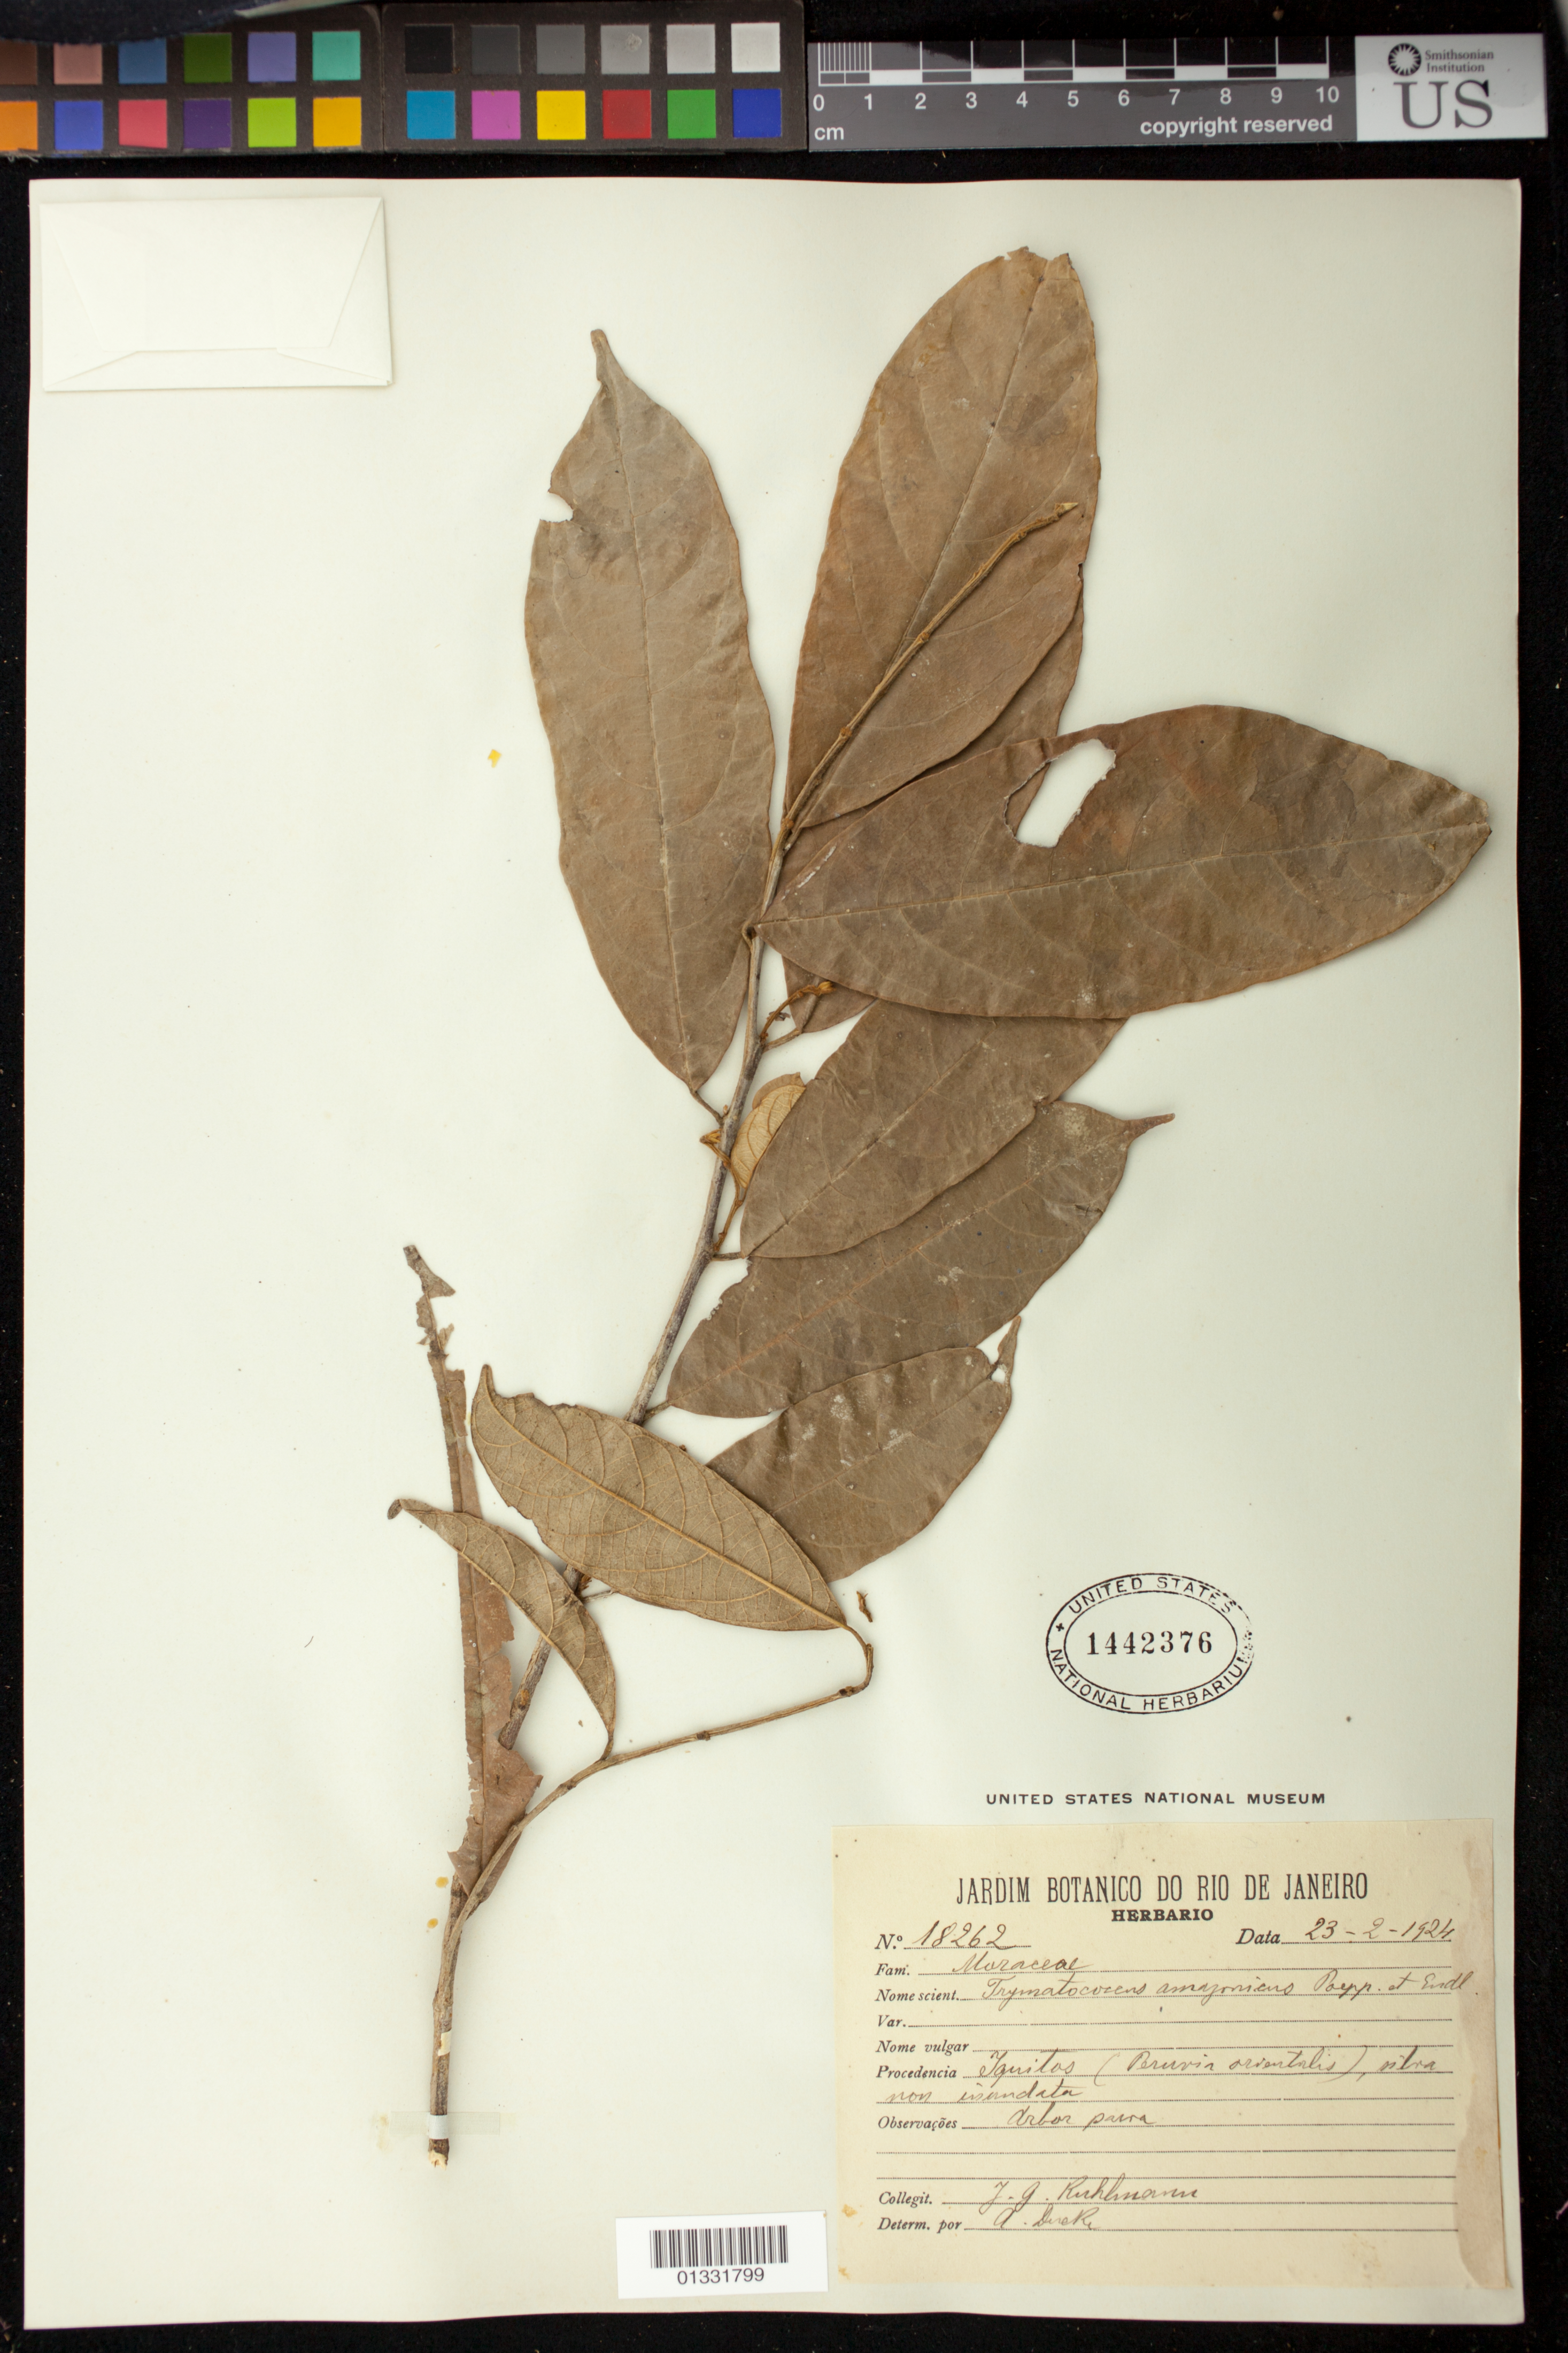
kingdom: Plantae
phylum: Tracheophyta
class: Magnoliopsida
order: Rosales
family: Moraceae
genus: Brosimum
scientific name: Brosimum amazonicum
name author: (Poepp. & Endl.) E. M. Gardner & Zerega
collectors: J. G. Kuhlmann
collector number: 18262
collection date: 1924-02-23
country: Peru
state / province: Loreto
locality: Iquitos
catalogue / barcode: US 1442376